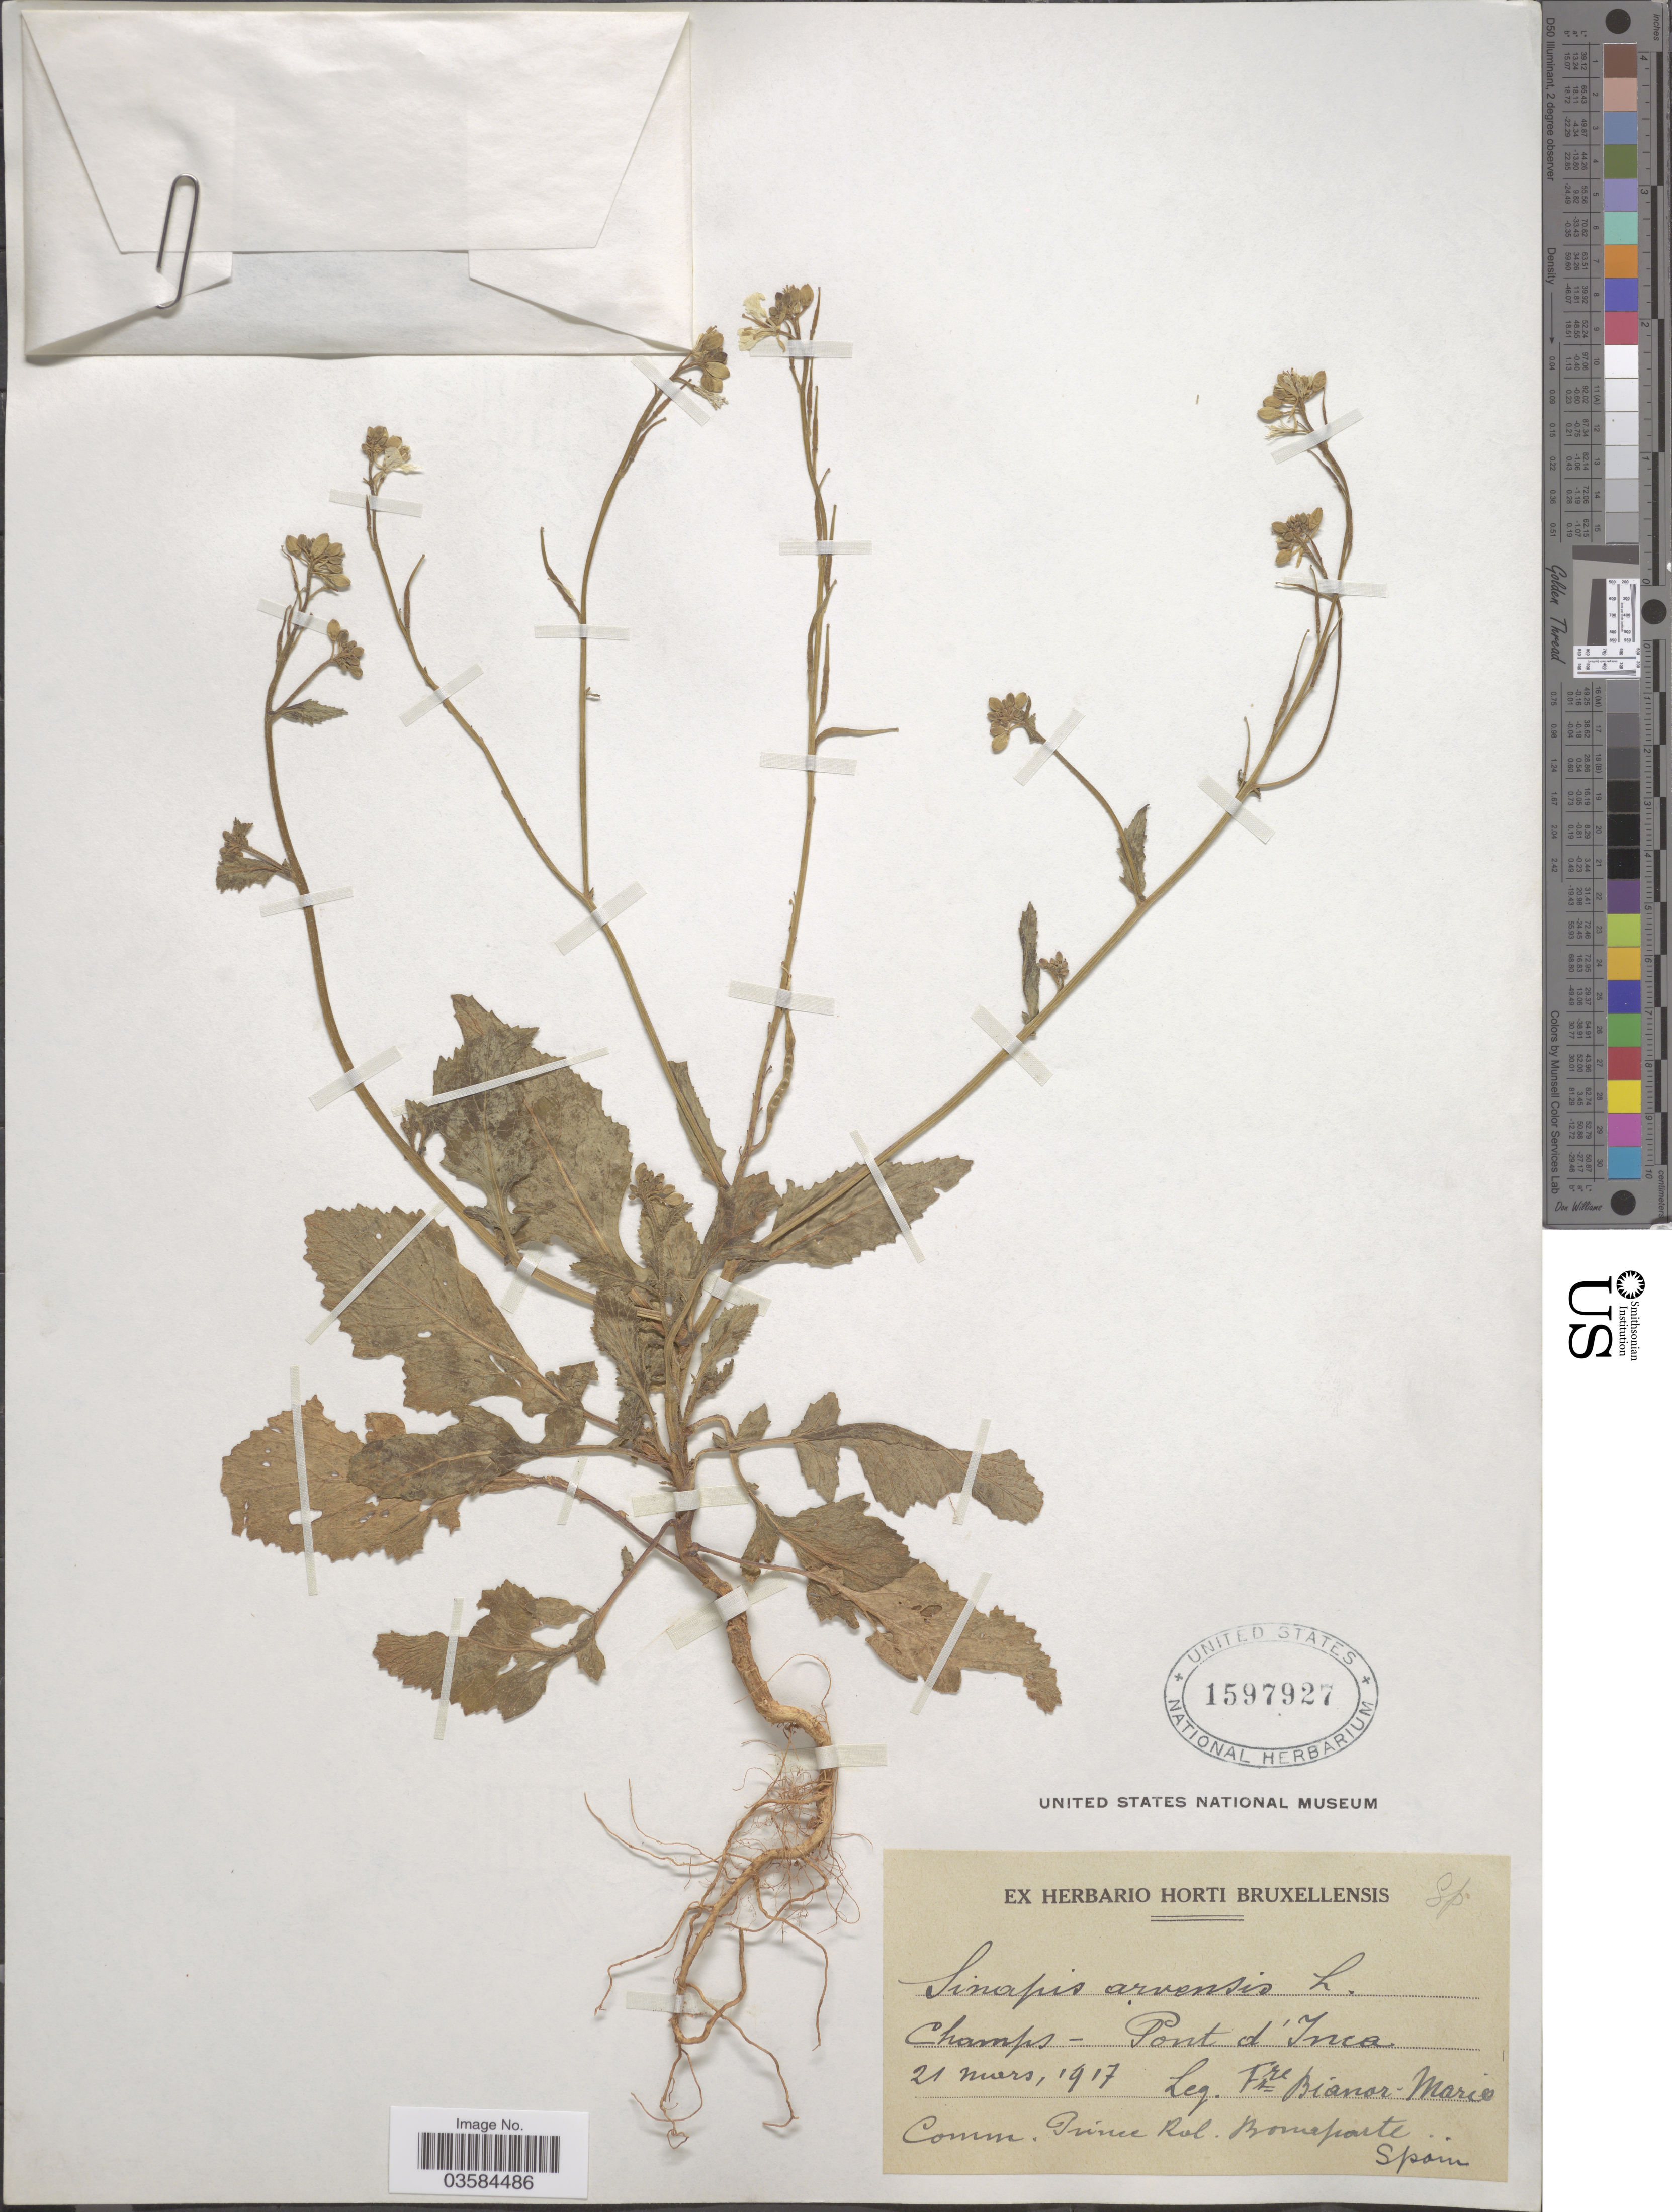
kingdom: Plantae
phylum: Tracheophyta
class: Magnoliopsida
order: Brassicales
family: Brassicaceae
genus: Sinapis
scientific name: Sinapis arvensis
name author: L.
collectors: F. Bianor-Marie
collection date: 1917-03-21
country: Spain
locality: Champs - Pont d'Inca.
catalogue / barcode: US 1597927